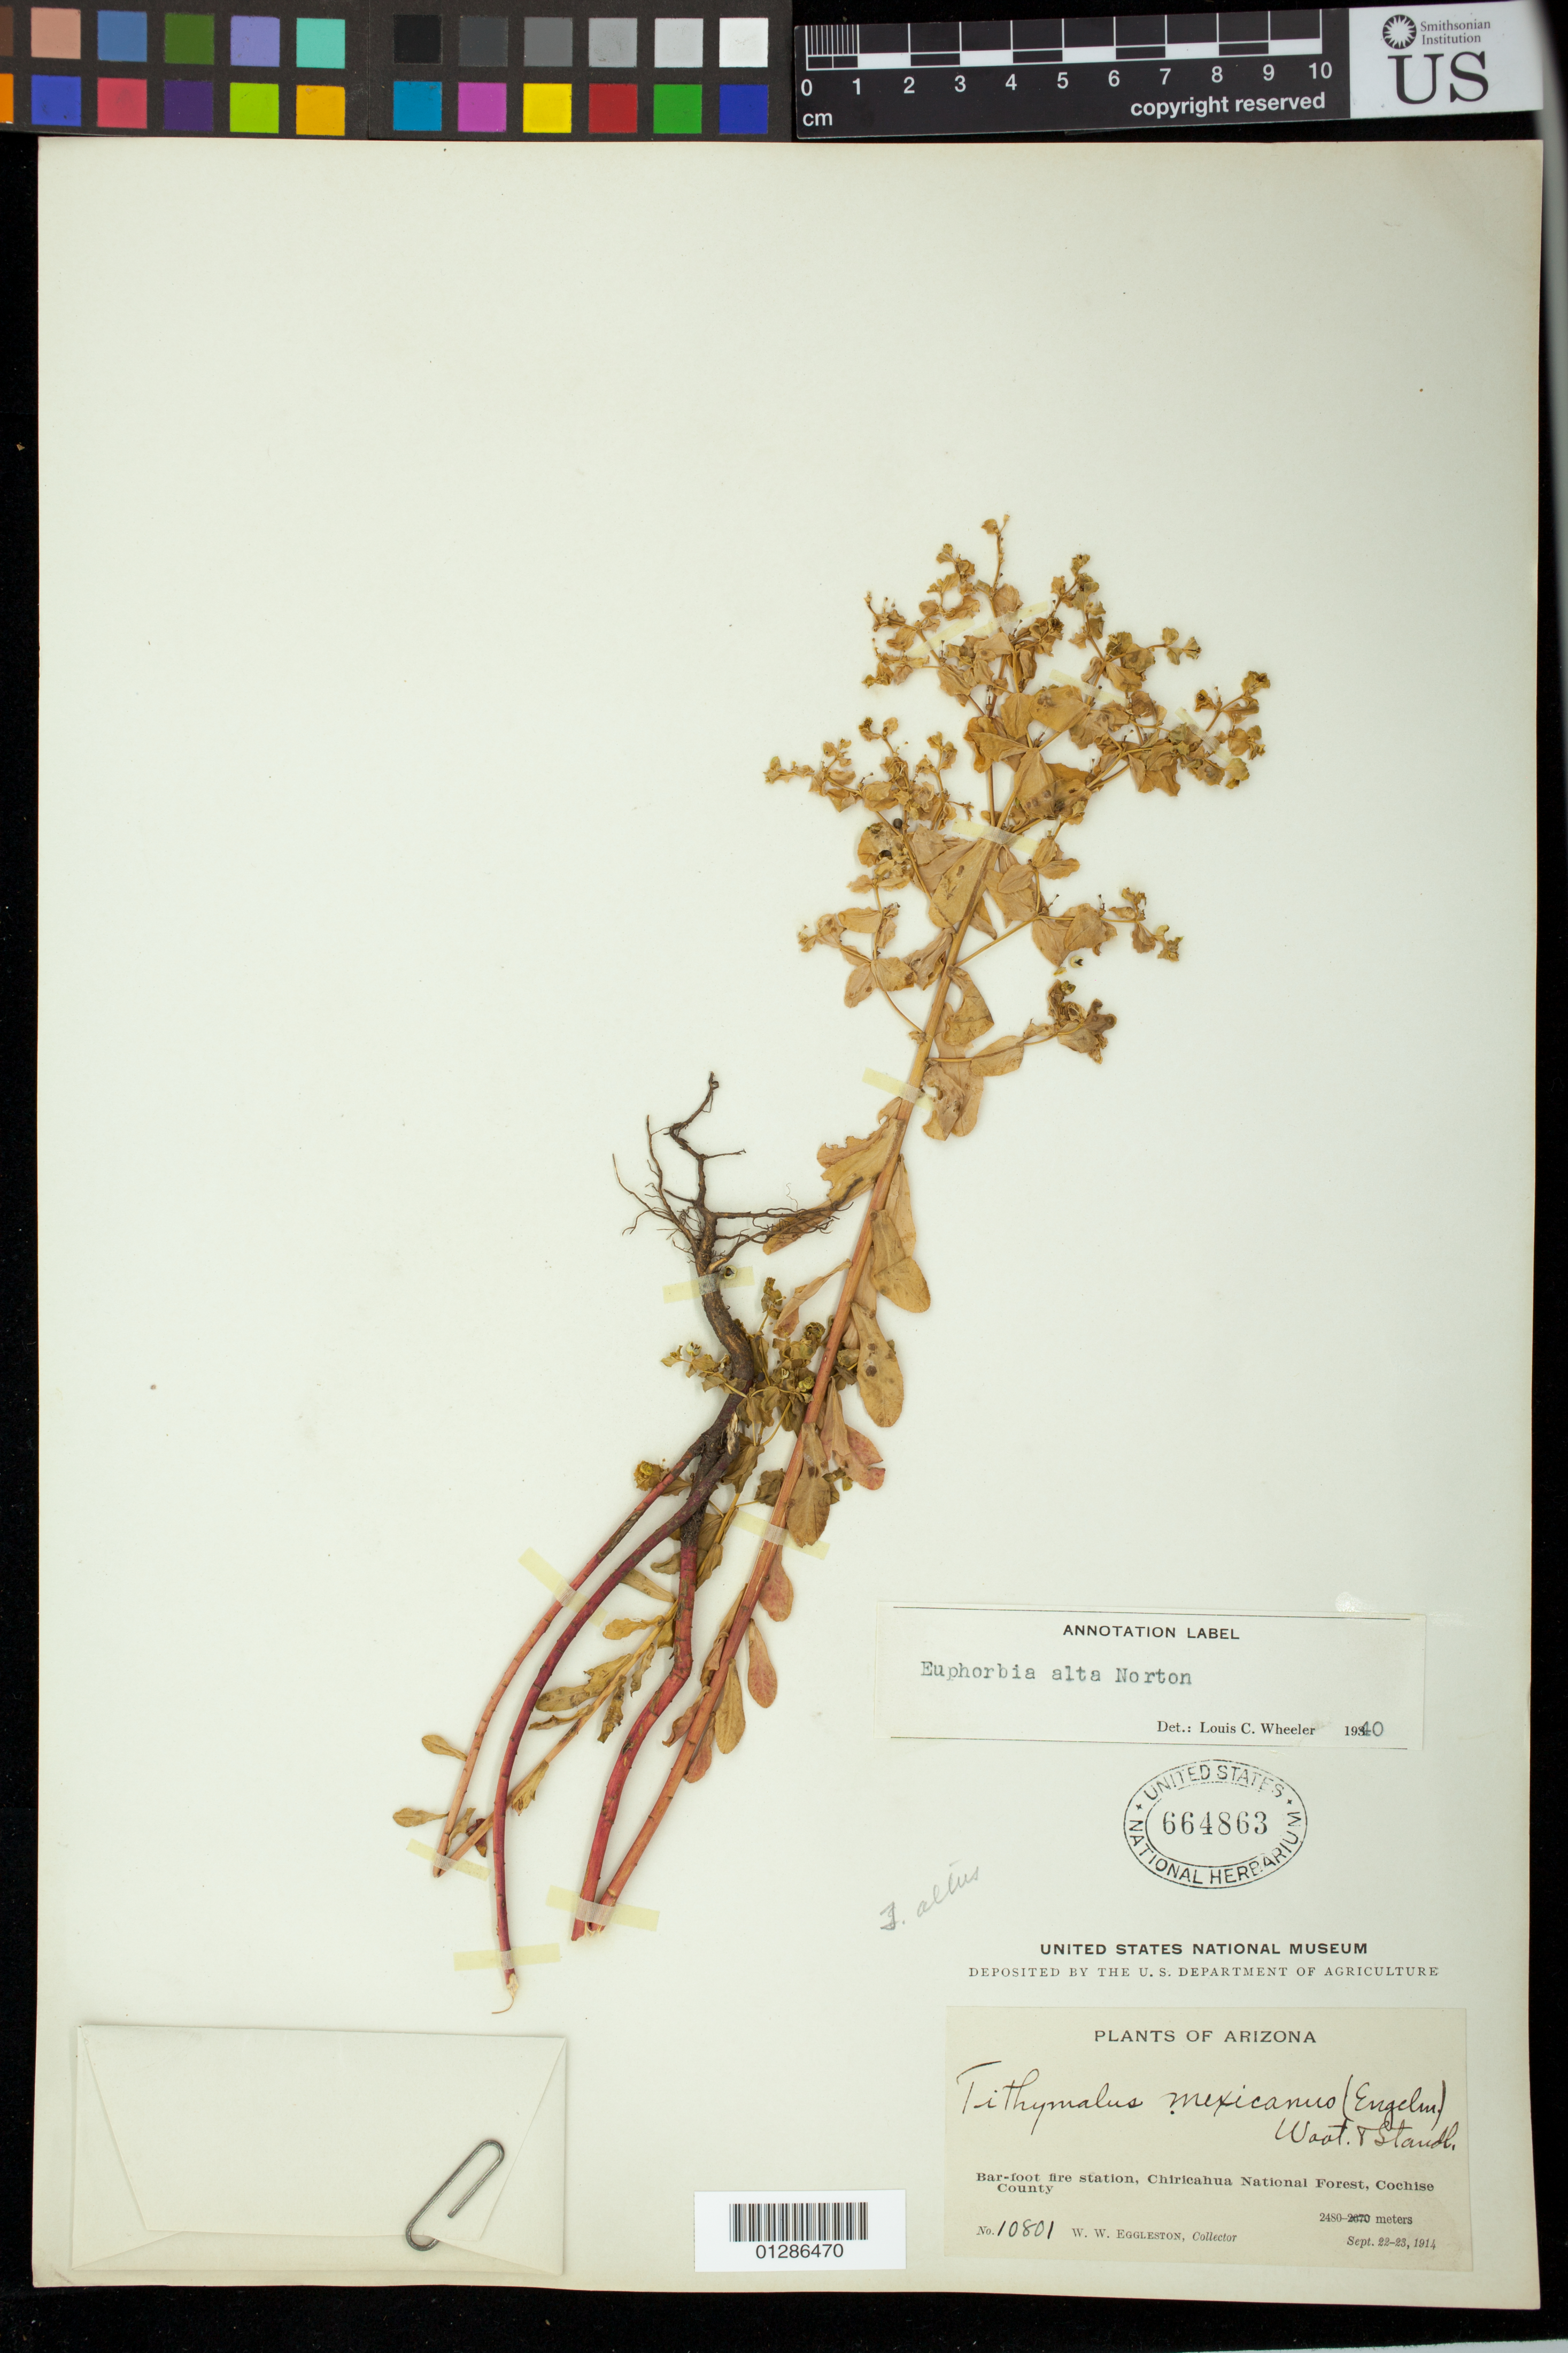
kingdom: Plantae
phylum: Tracheophyta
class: Magnoliopsida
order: Malpighiales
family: Euphorbiaceae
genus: Euphorbia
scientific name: Euphorbia alta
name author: Norton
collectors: W. W. Eggleston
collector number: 10801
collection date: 1914-09-22/1914-09-23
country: United States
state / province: Arizona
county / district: Cochise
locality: Bar-foot fire station, Chiricahua National Forest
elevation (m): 2480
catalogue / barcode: US 664863